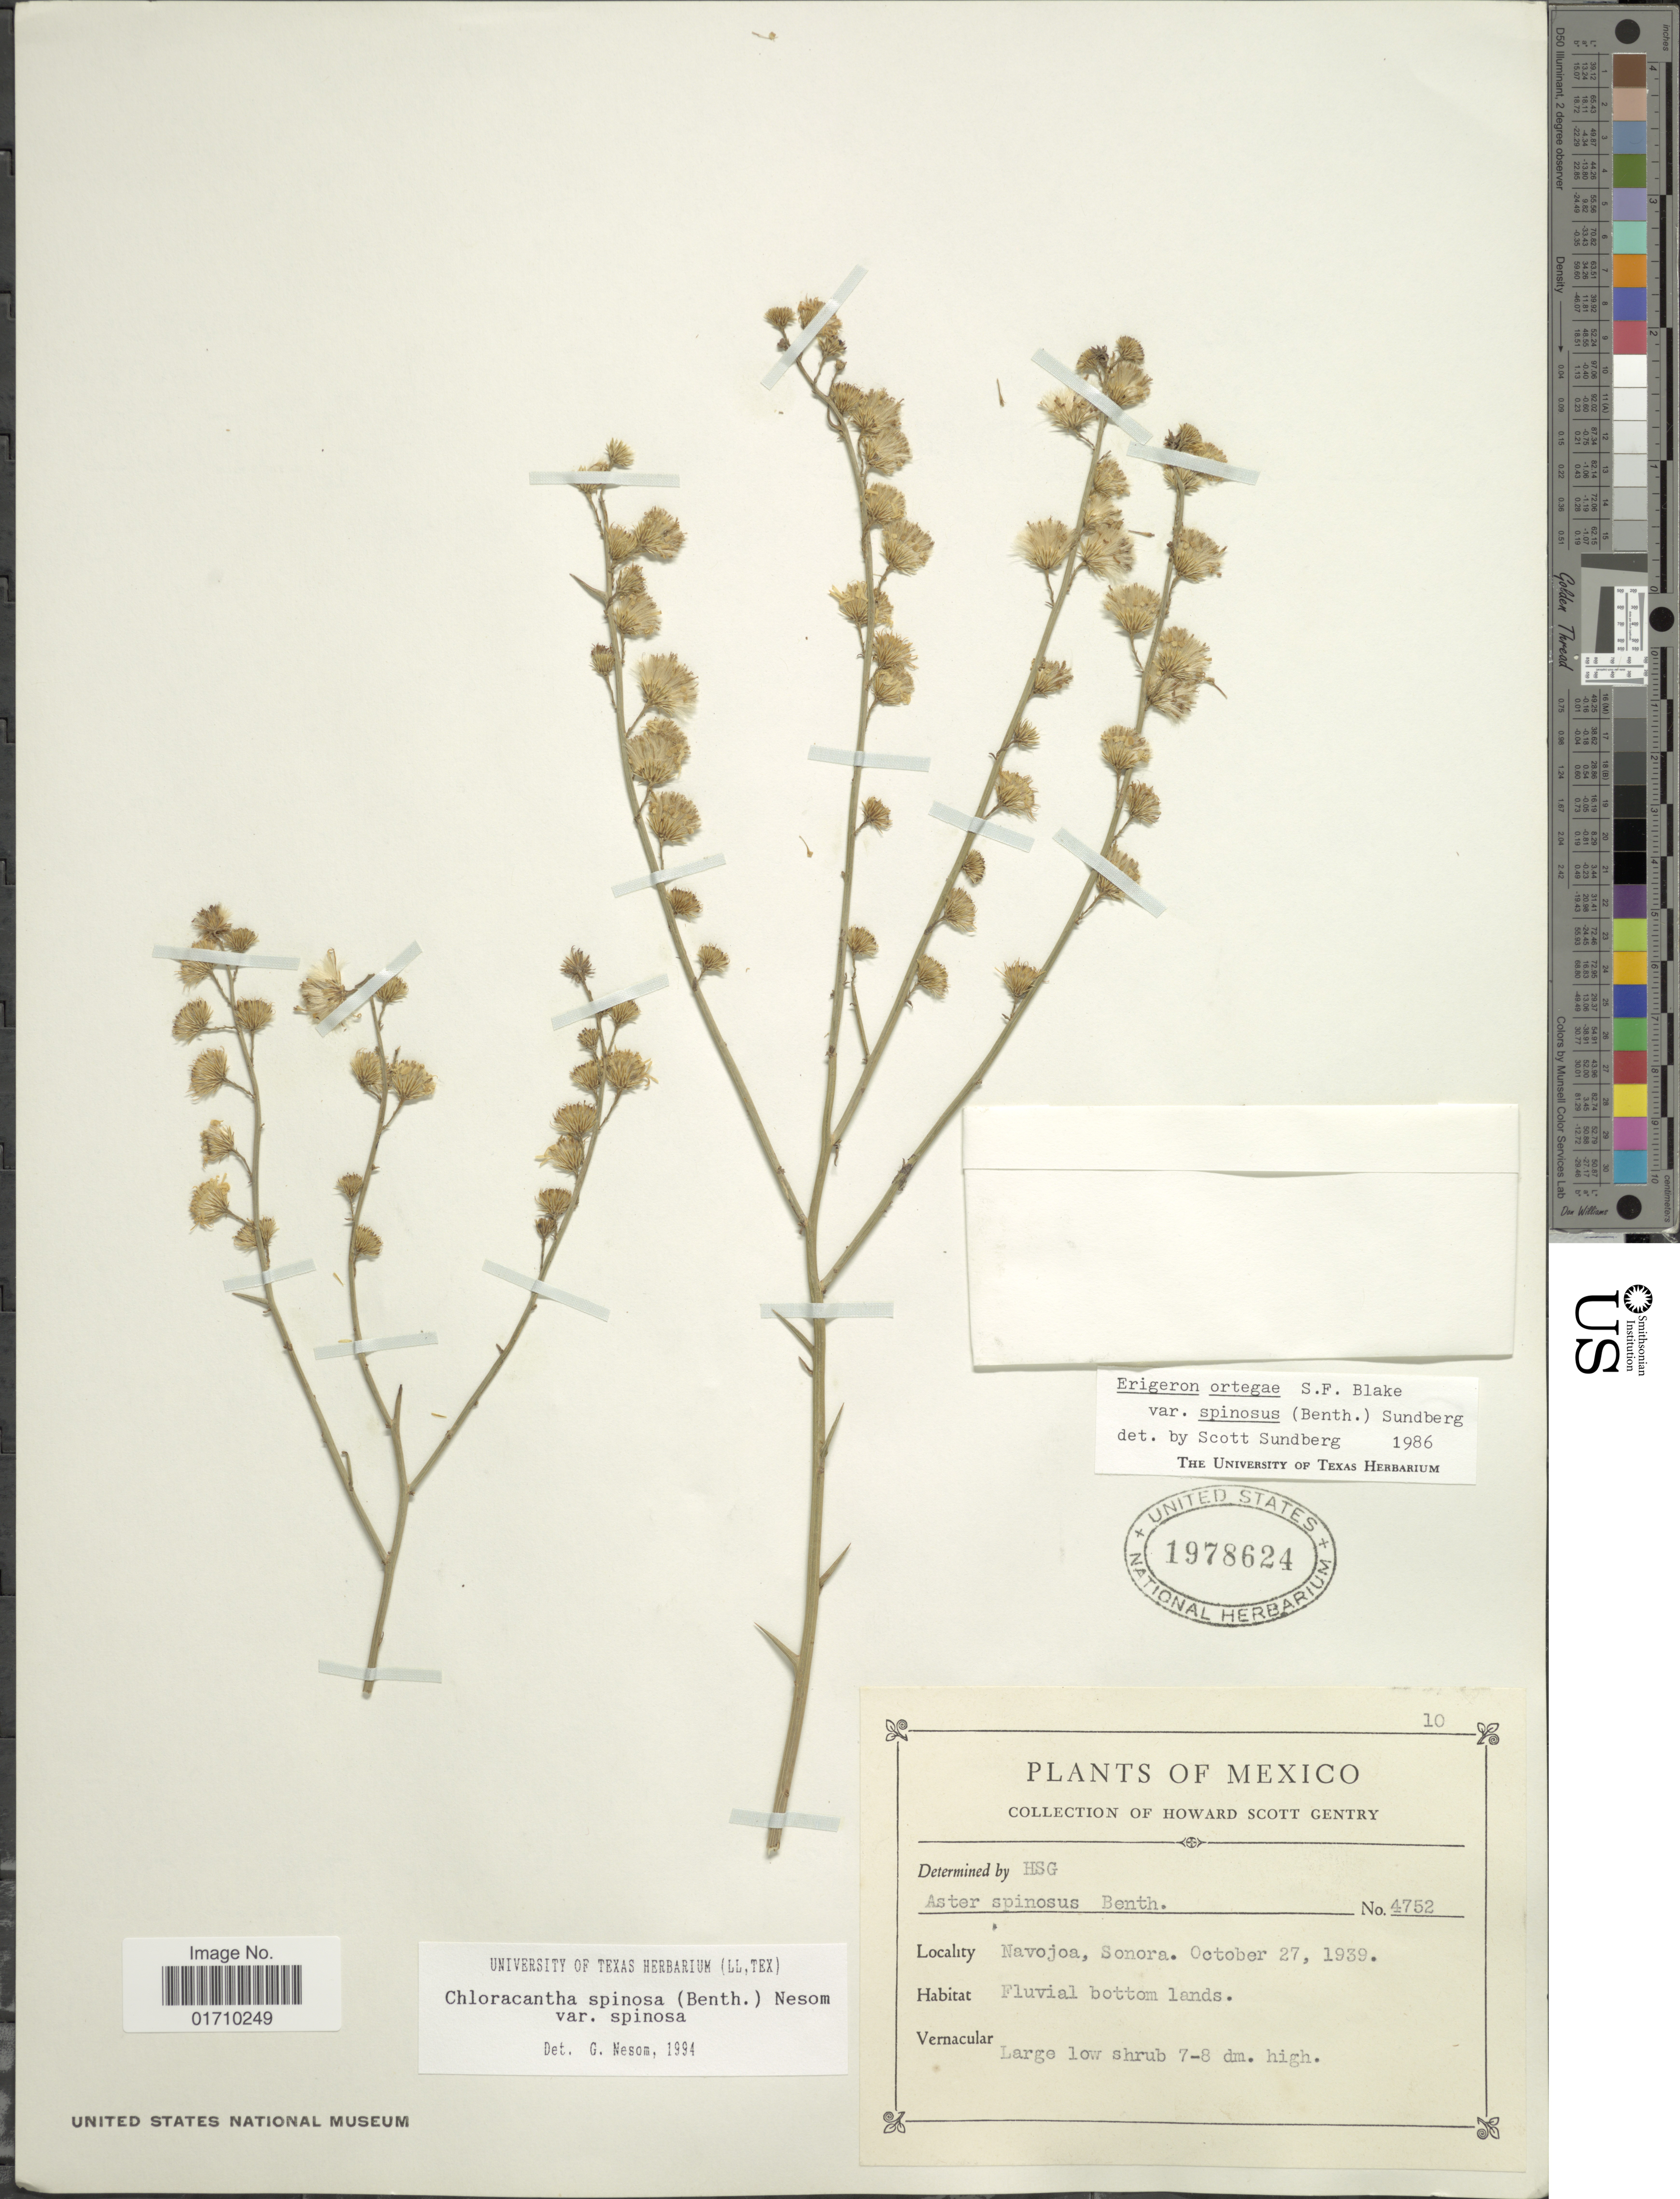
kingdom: Plantae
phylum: Tracheophyta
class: Magnoliopsida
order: Asterales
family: Asteraceae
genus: Chloracantha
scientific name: Chloracantha spinosa var. spinosa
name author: (Benth.) G.L. Nesom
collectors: H. S. Gentry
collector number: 4752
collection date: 1939-10-27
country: Mexico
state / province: Sonora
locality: Navojoa, Fluvial bottom lands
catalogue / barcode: US 1978624